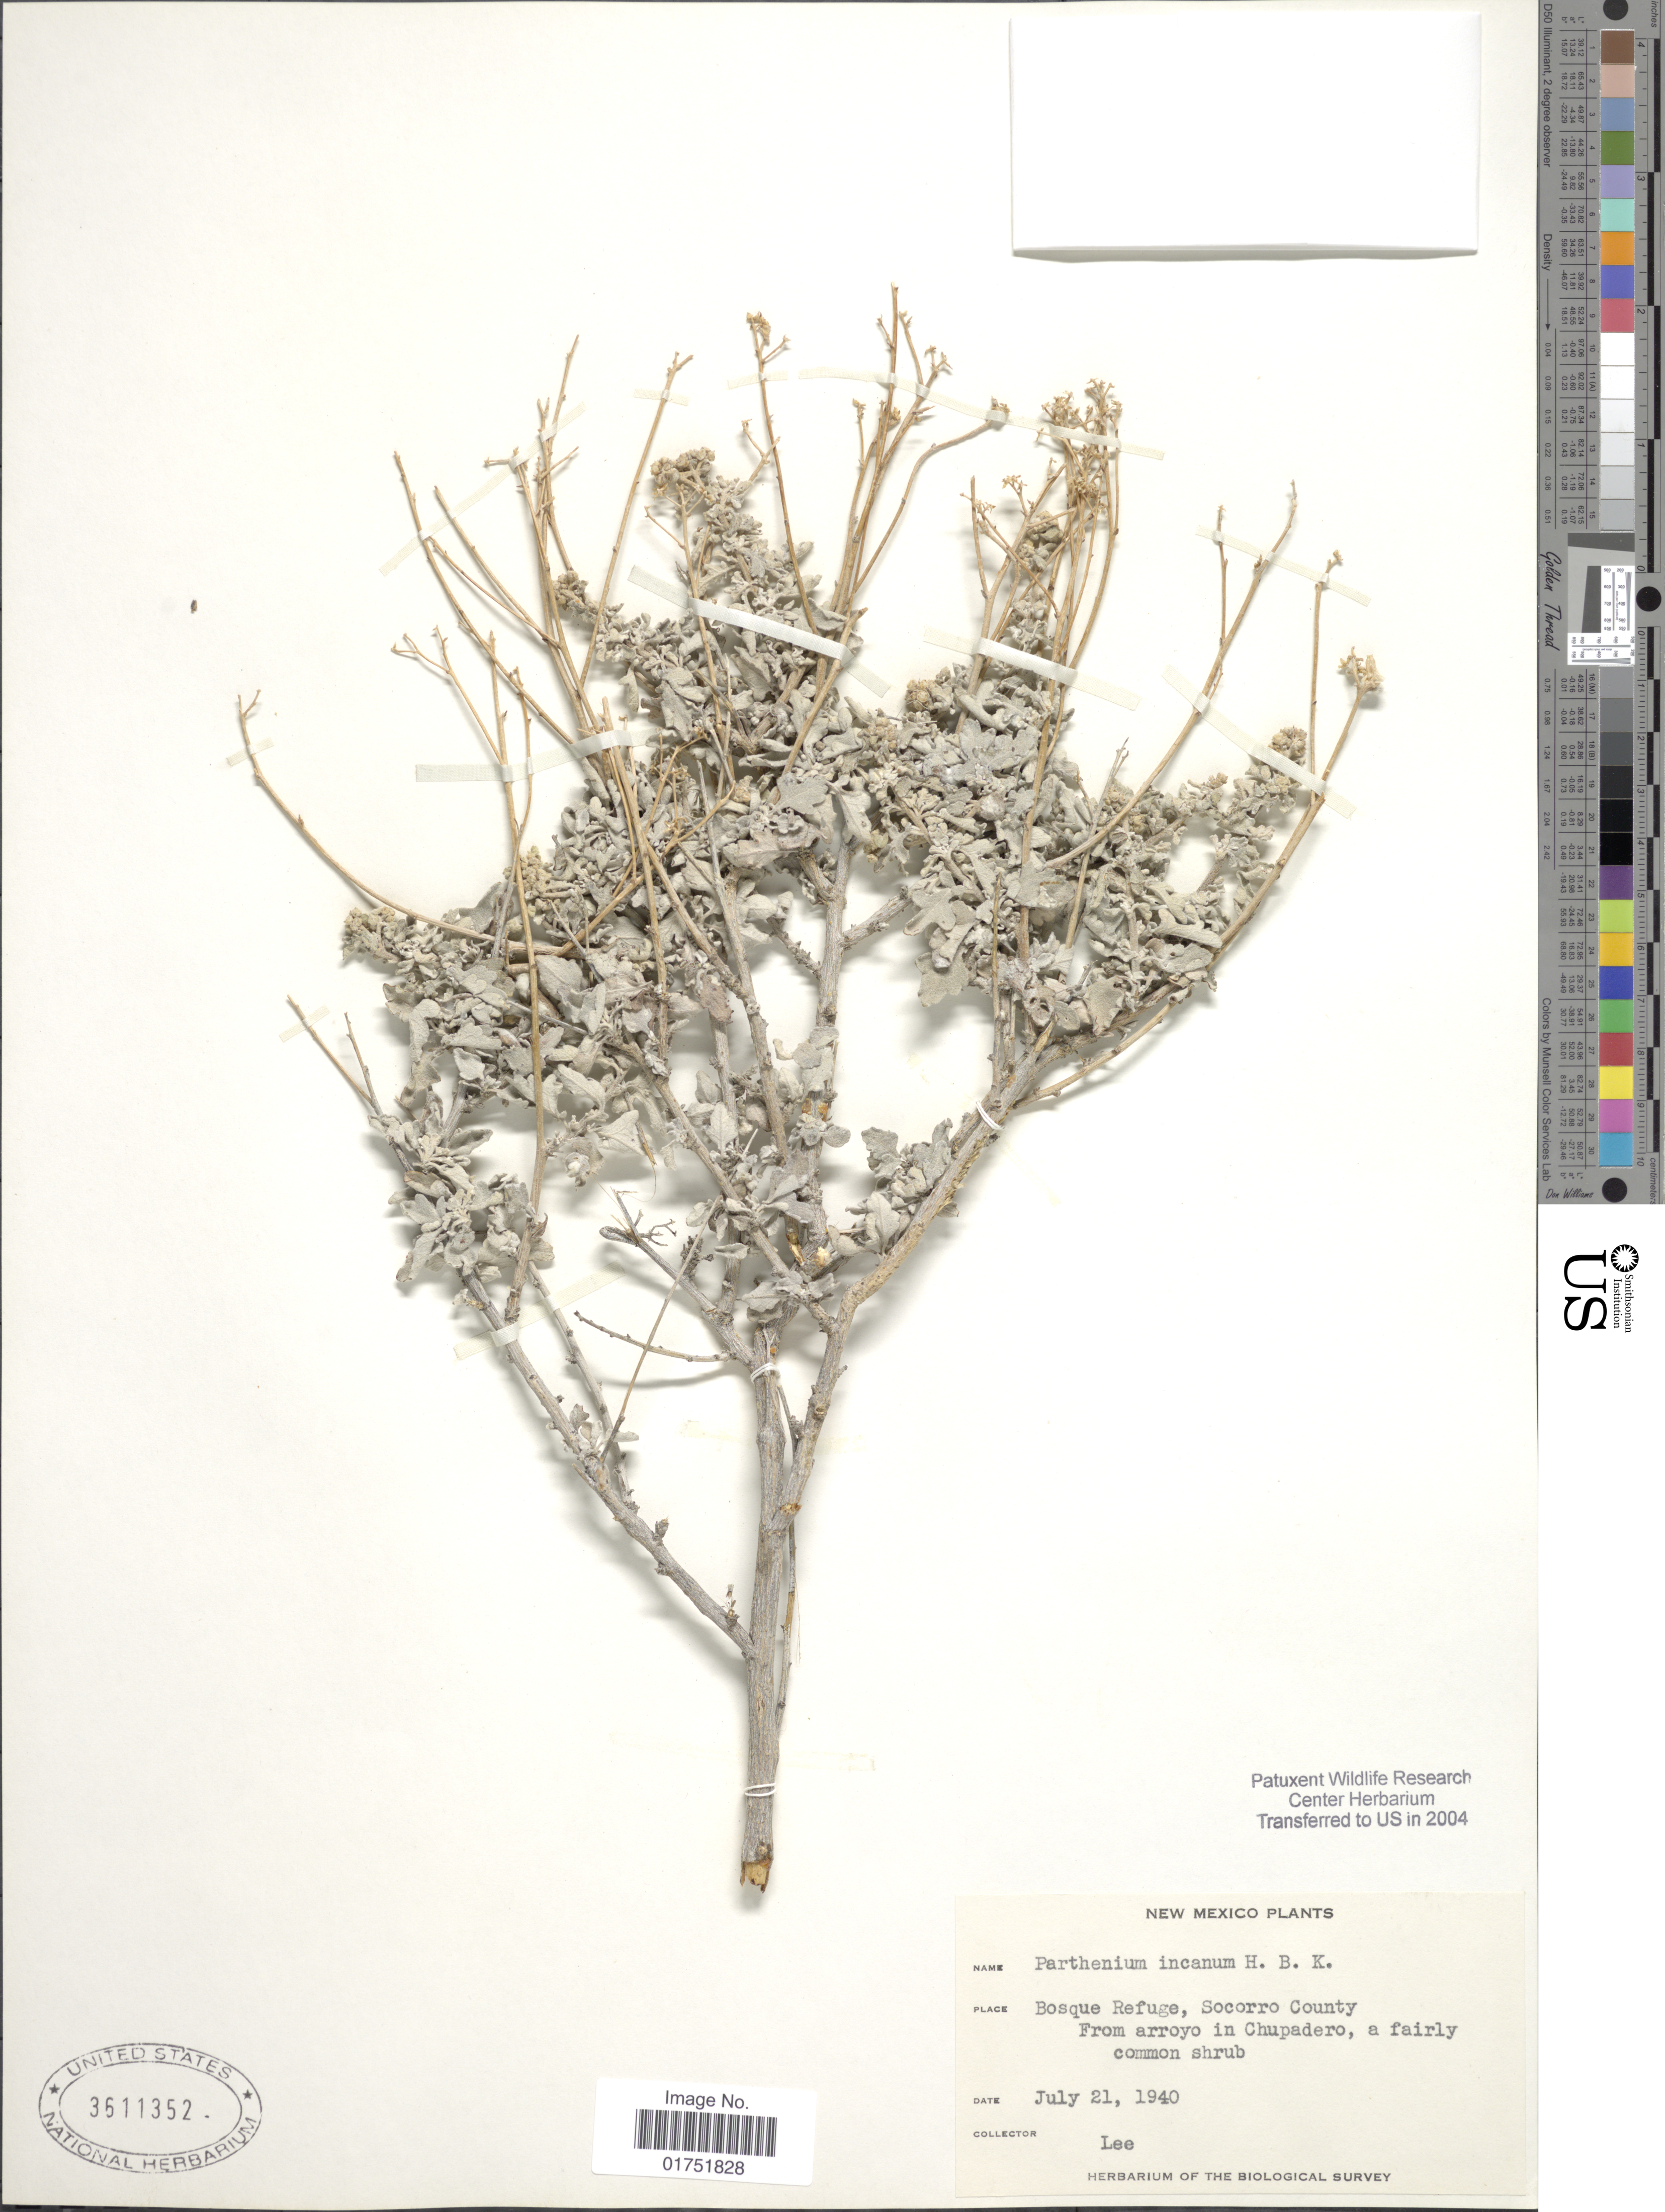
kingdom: Plantae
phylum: Tracheophyta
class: Magnoliopsida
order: Asterales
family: Asteraceae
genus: Parthenium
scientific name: Parthenium incanum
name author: Kunth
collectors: -. Lee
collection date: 1940-07-21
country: United States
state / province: New Mexico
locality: Bosque Refuge, Socorro County, Chupadero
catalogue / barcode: US 3611352